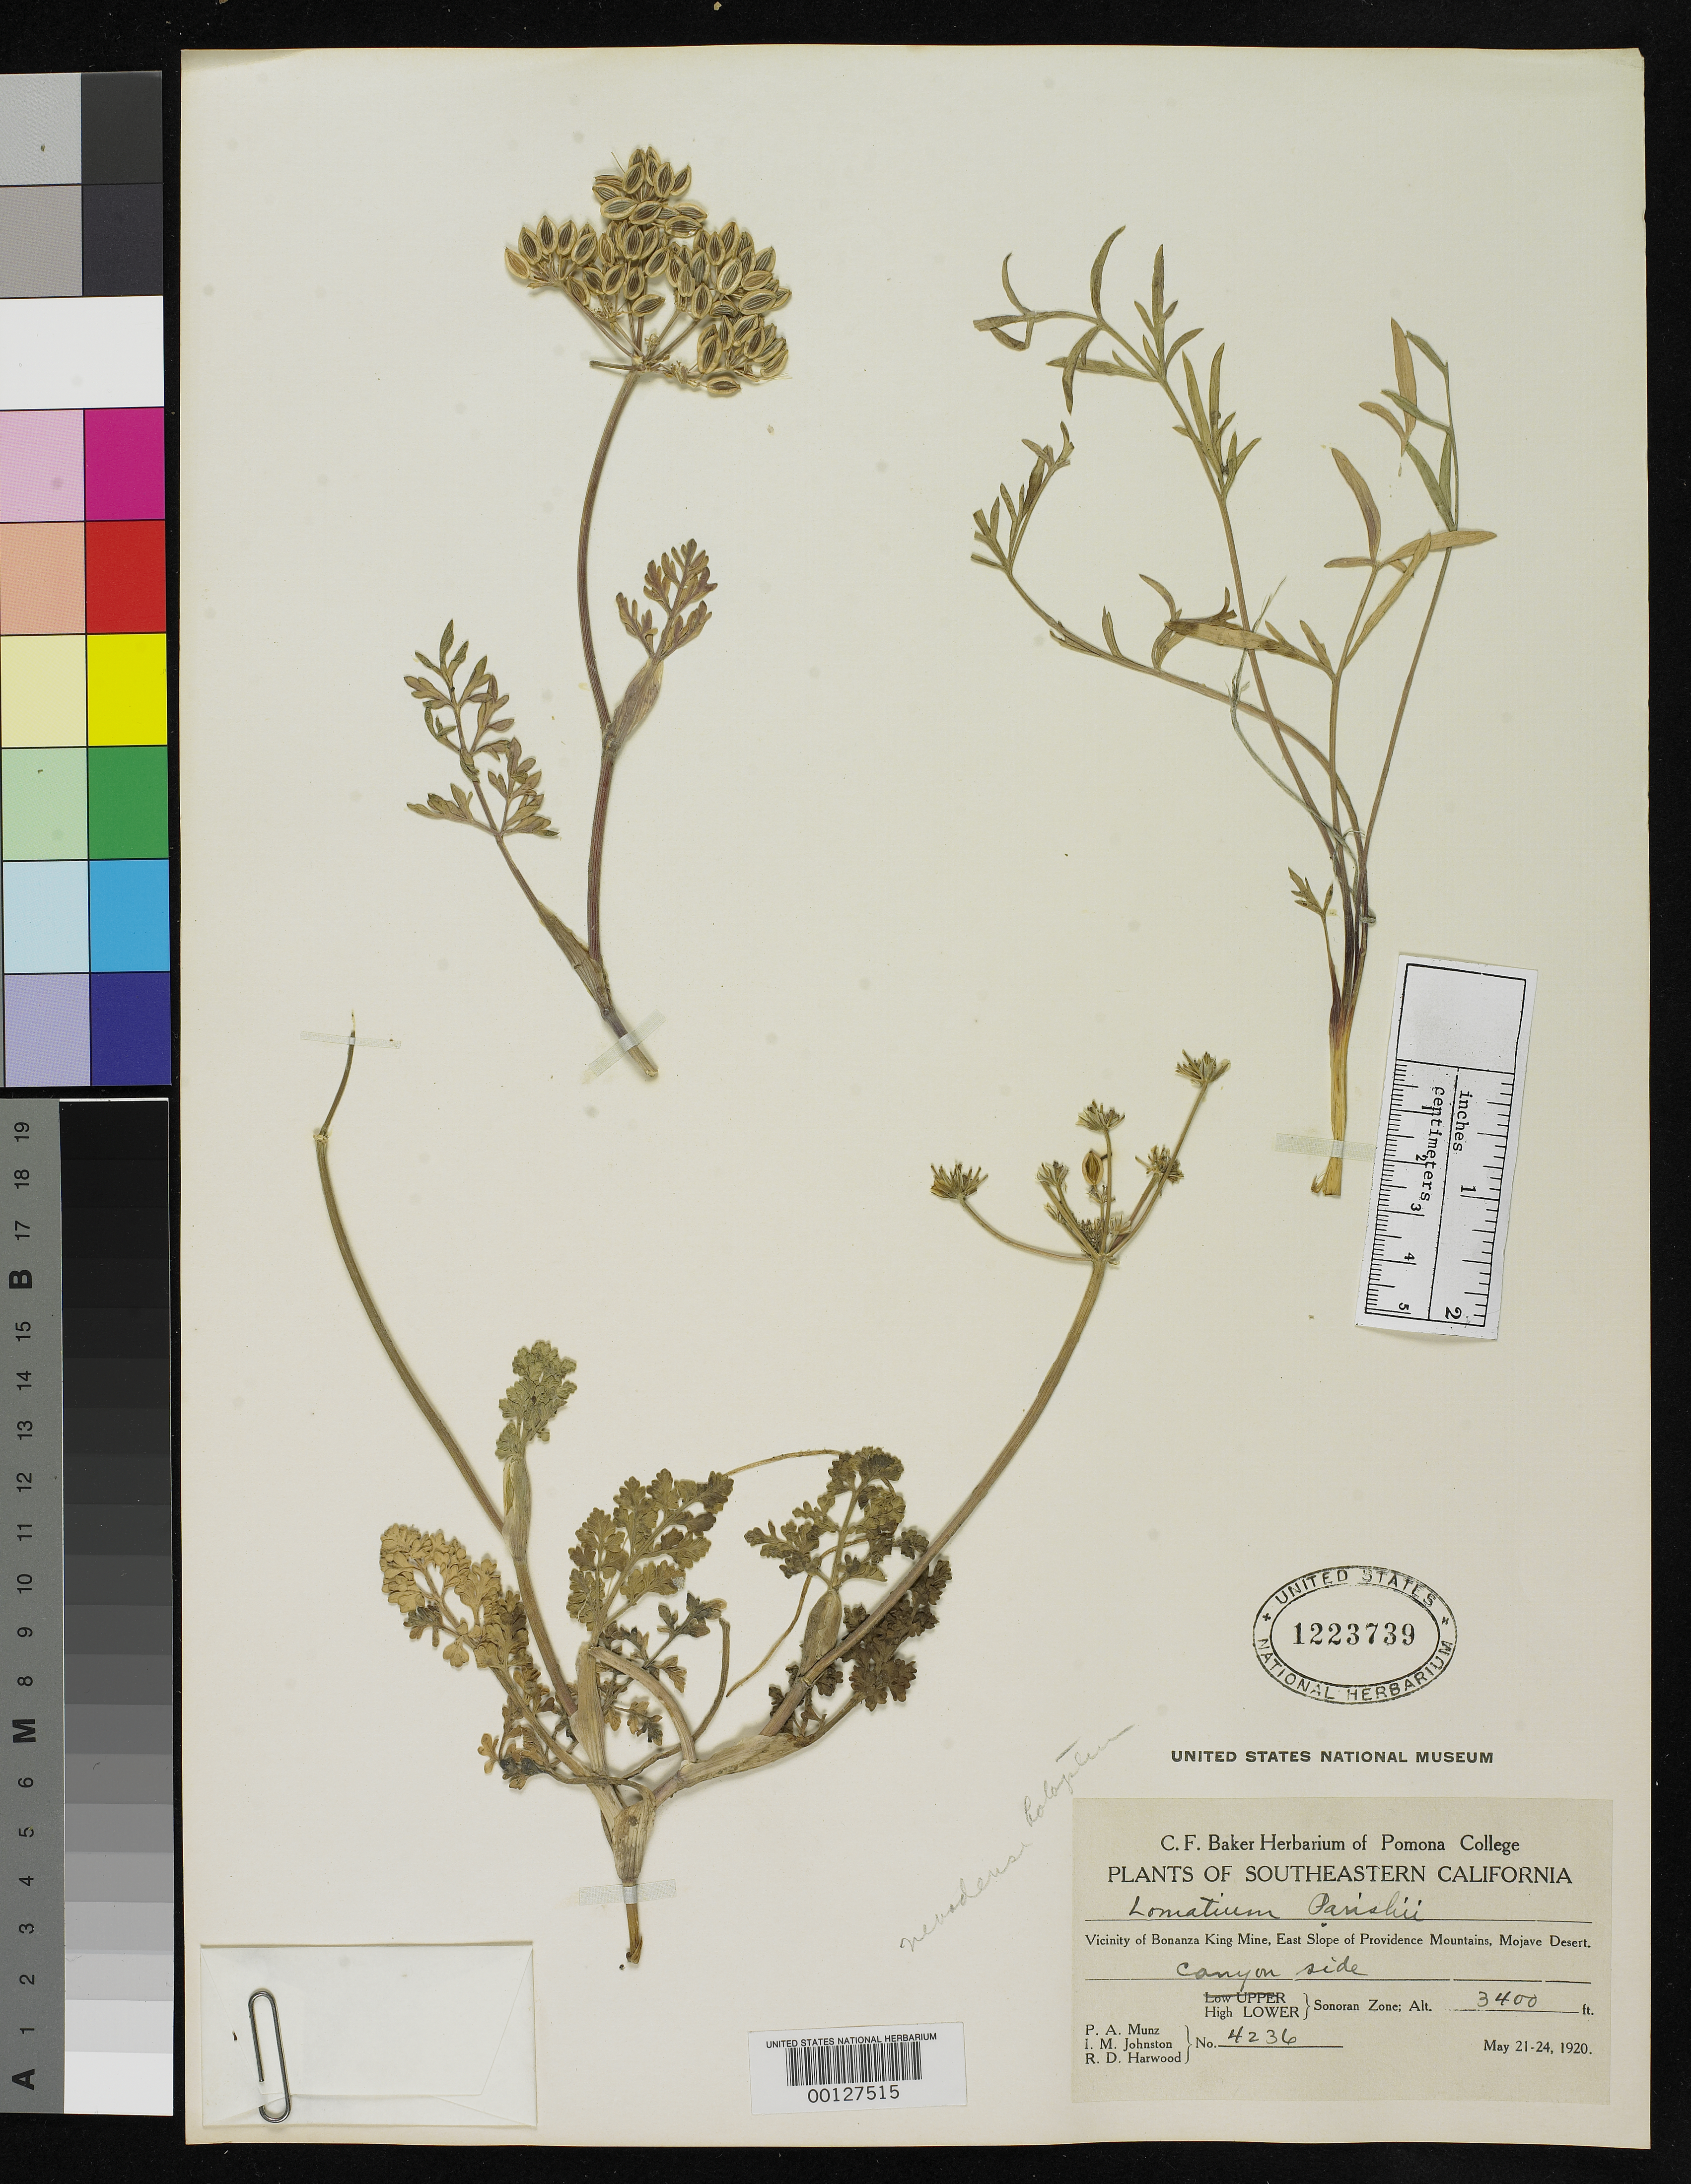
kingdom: Plantae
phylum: Tracheophyta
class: Magnoliopsida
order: Apiales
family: Apiaceae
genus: Lomatium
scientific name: Lomatium nevadense var. holopterum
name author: Jeps.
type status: Holotype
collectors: P. A. Munz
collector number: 4236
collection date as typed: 21 May 1920 to 24 May 1920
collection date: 1920-05-21/1920-05-24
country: United States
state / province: California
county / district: San Bernardino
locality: East Providence Mts., Mojave Desert.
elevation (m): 1036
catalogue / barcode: US 1223739